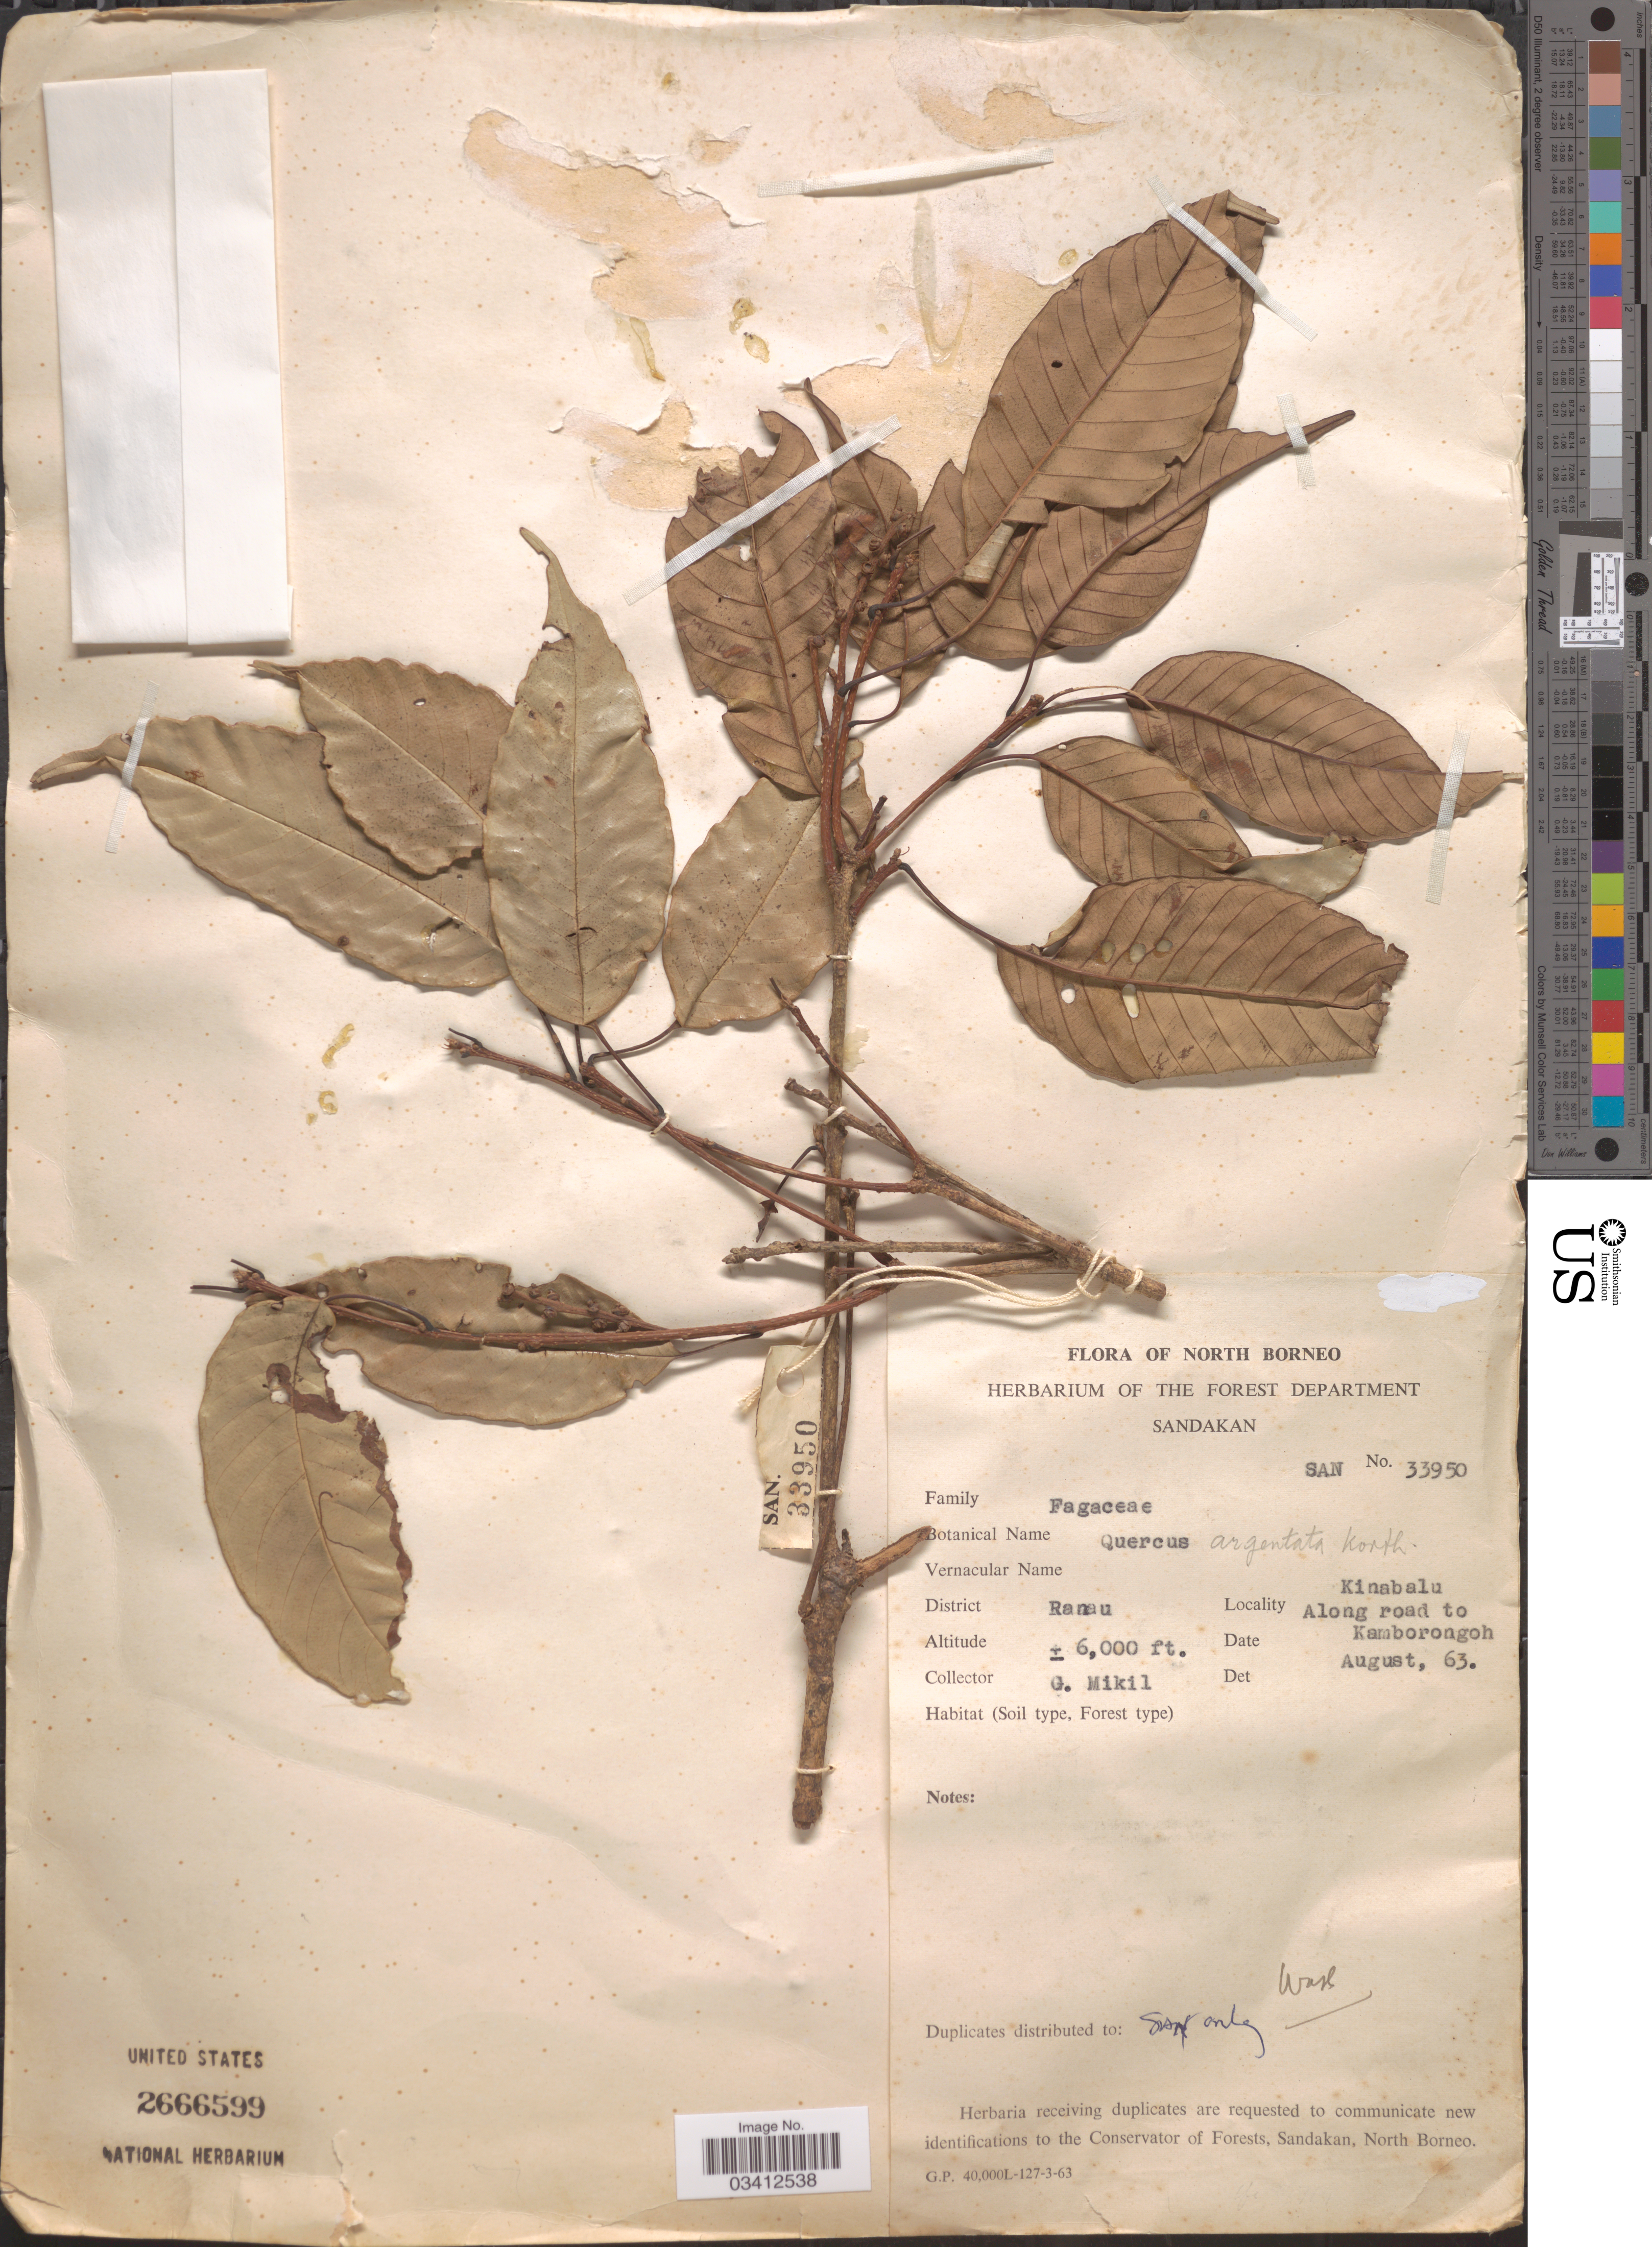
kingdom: Plantae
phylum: Tracheophyta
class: Magnoliopsida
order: Fagales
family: Fagaceae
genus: Quercus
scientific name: Quercus argentata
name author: Korth.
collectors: G. Mikil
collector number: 33950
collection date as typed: Transcribed d/m/y: /8/63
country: Malaysia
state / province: Sabah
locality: North Borneo. District Ranau. Kinabalu. Along road to Kamborongoh.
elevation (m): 1829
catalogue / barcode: US 2666599